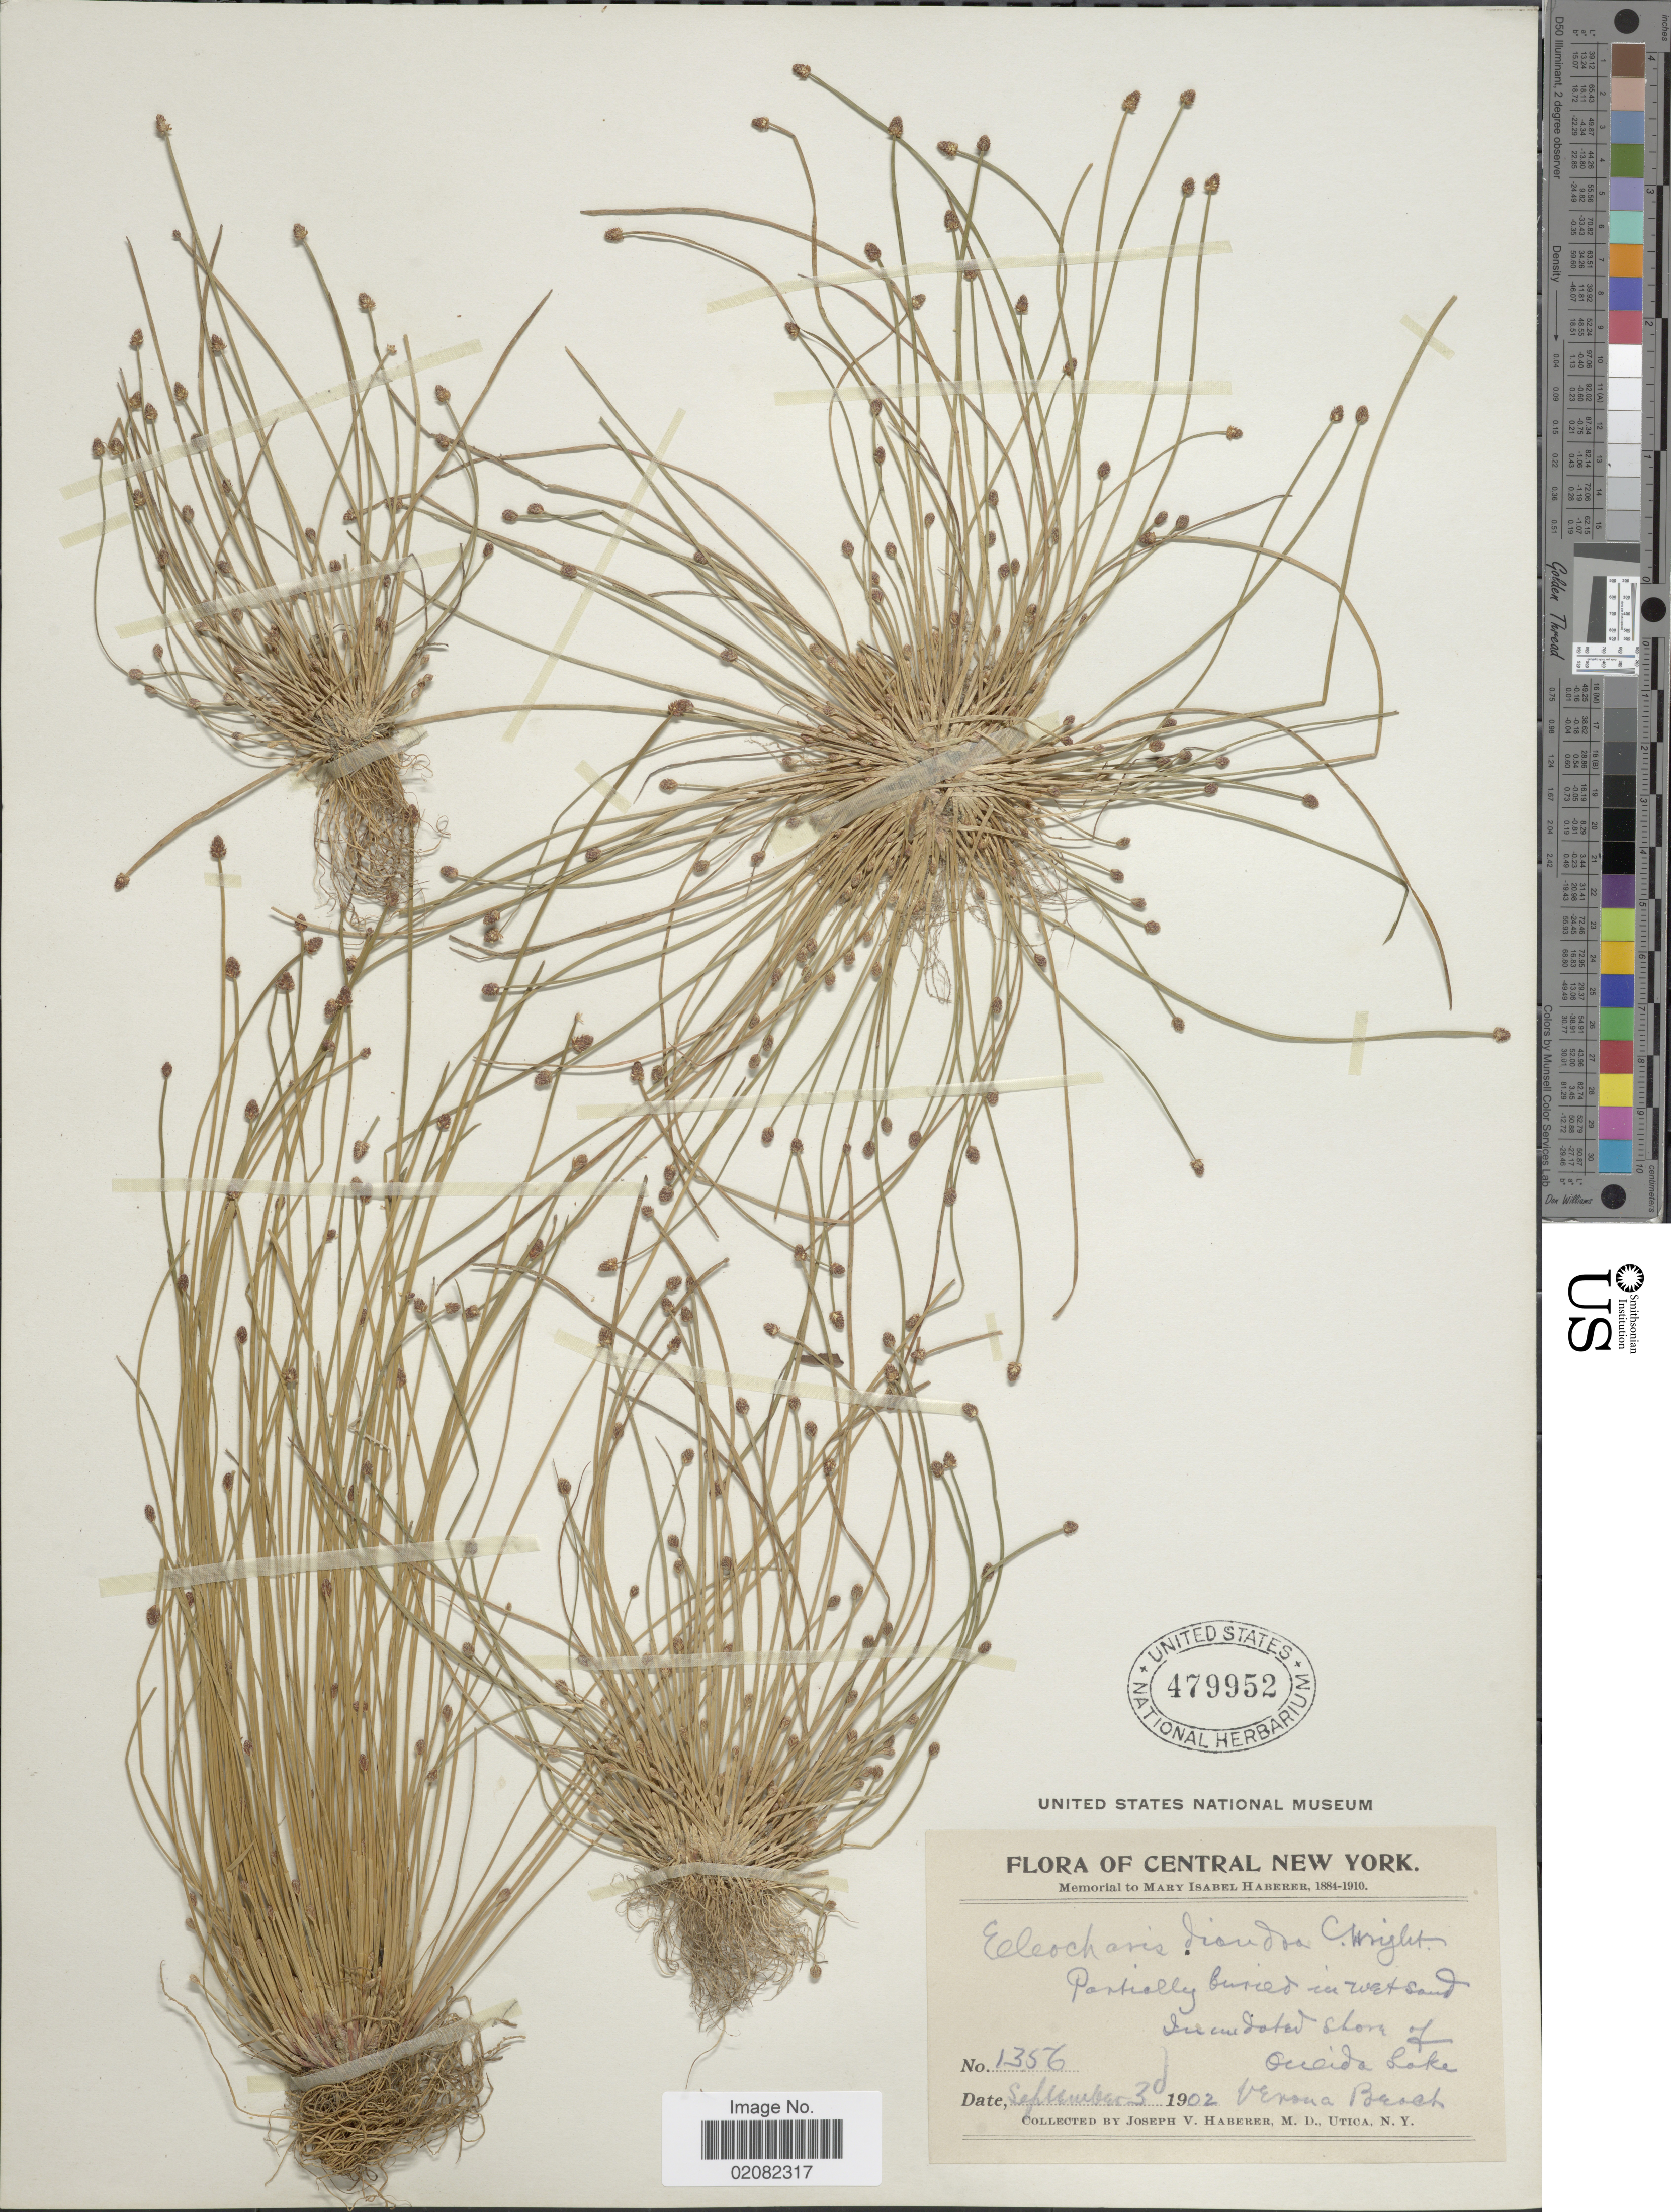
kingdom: Plantae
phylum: Tracheophyta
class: Liliopsida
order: Poales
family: Cyperaceae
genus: Eleocharis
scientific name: Eleocharis diandra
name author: C. Wright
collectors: J. V. Haberer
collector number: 1356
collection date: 1902-09-03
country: United States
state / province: New York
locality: Central New York, Shore of Oneida Lake, Verona Beach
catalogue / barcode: US 479952